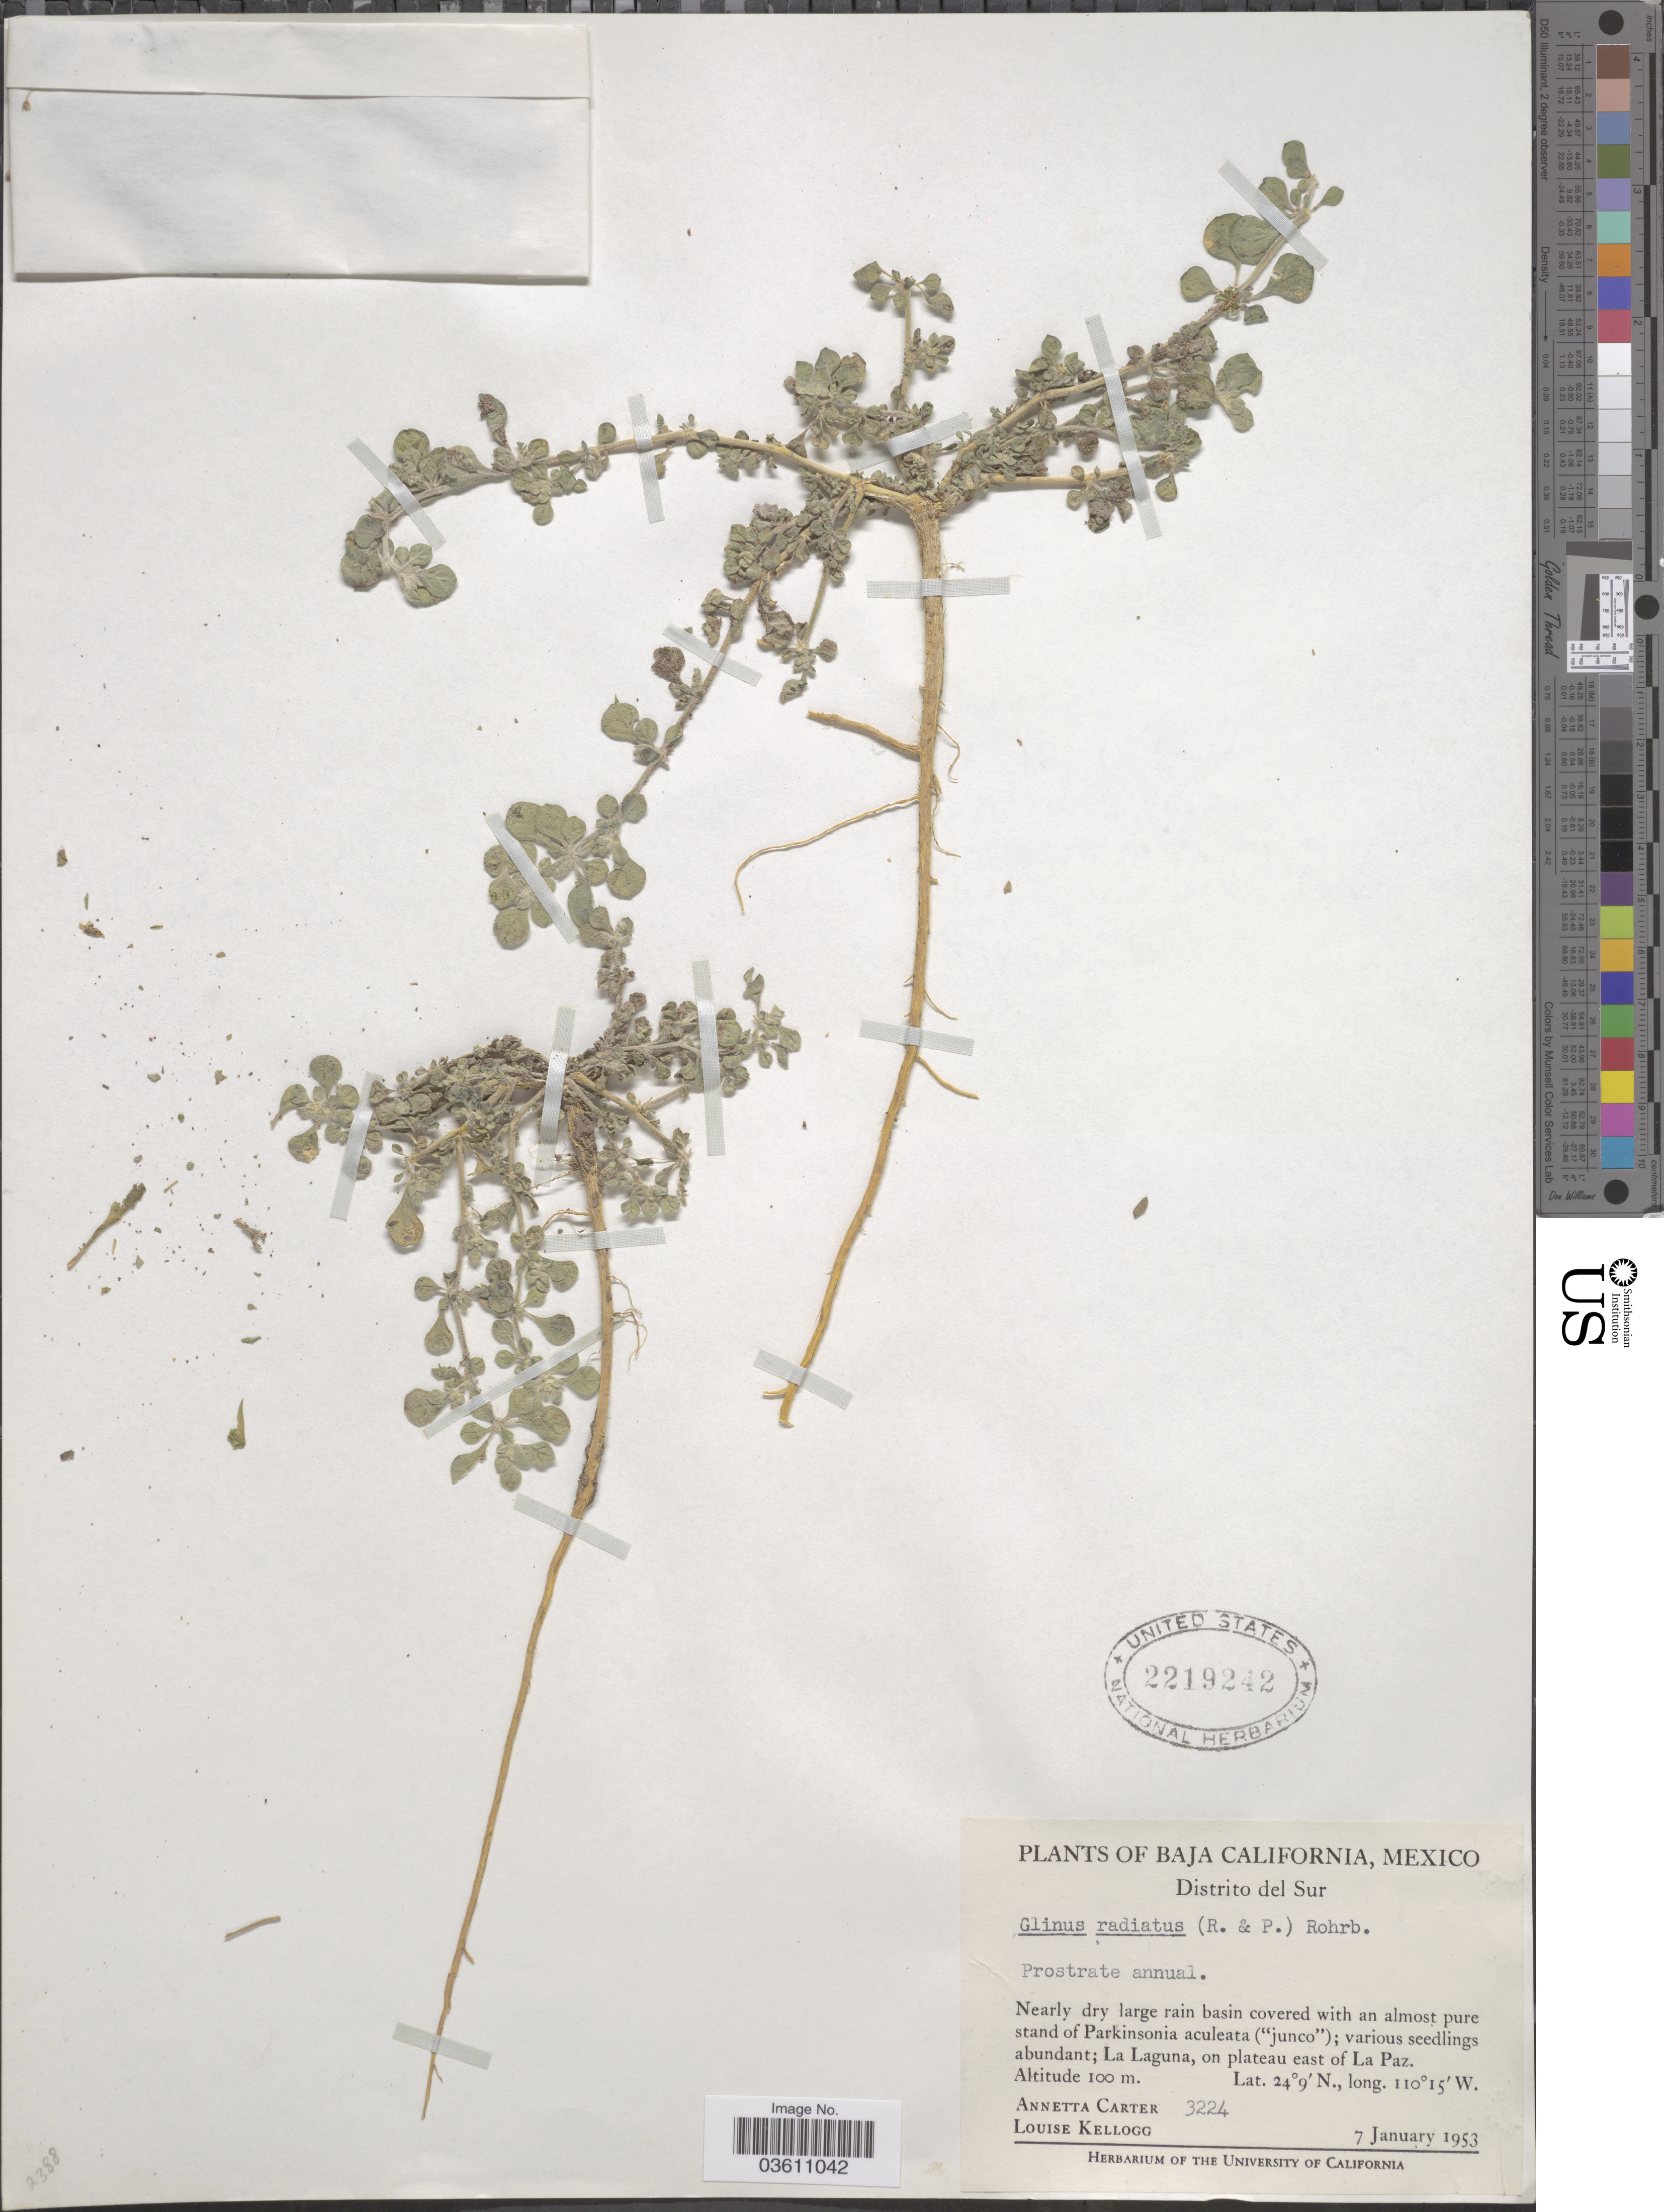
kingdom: Plantae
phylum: Tracheophyta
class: Magnoliopsida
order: Caryophyllales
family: Molluginaceae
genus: Glinus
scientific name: Glinus radiatus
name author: (Ruiz & Pav.) Rohrb.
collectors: A. Carter & L. Kellogg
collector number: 3224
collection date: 1953-01-07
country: Mexico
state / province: Baja California Sur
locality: Distrito del Sur. La Laguna, on plateau east of La Paz.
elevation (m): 100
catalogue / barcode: US 2219242